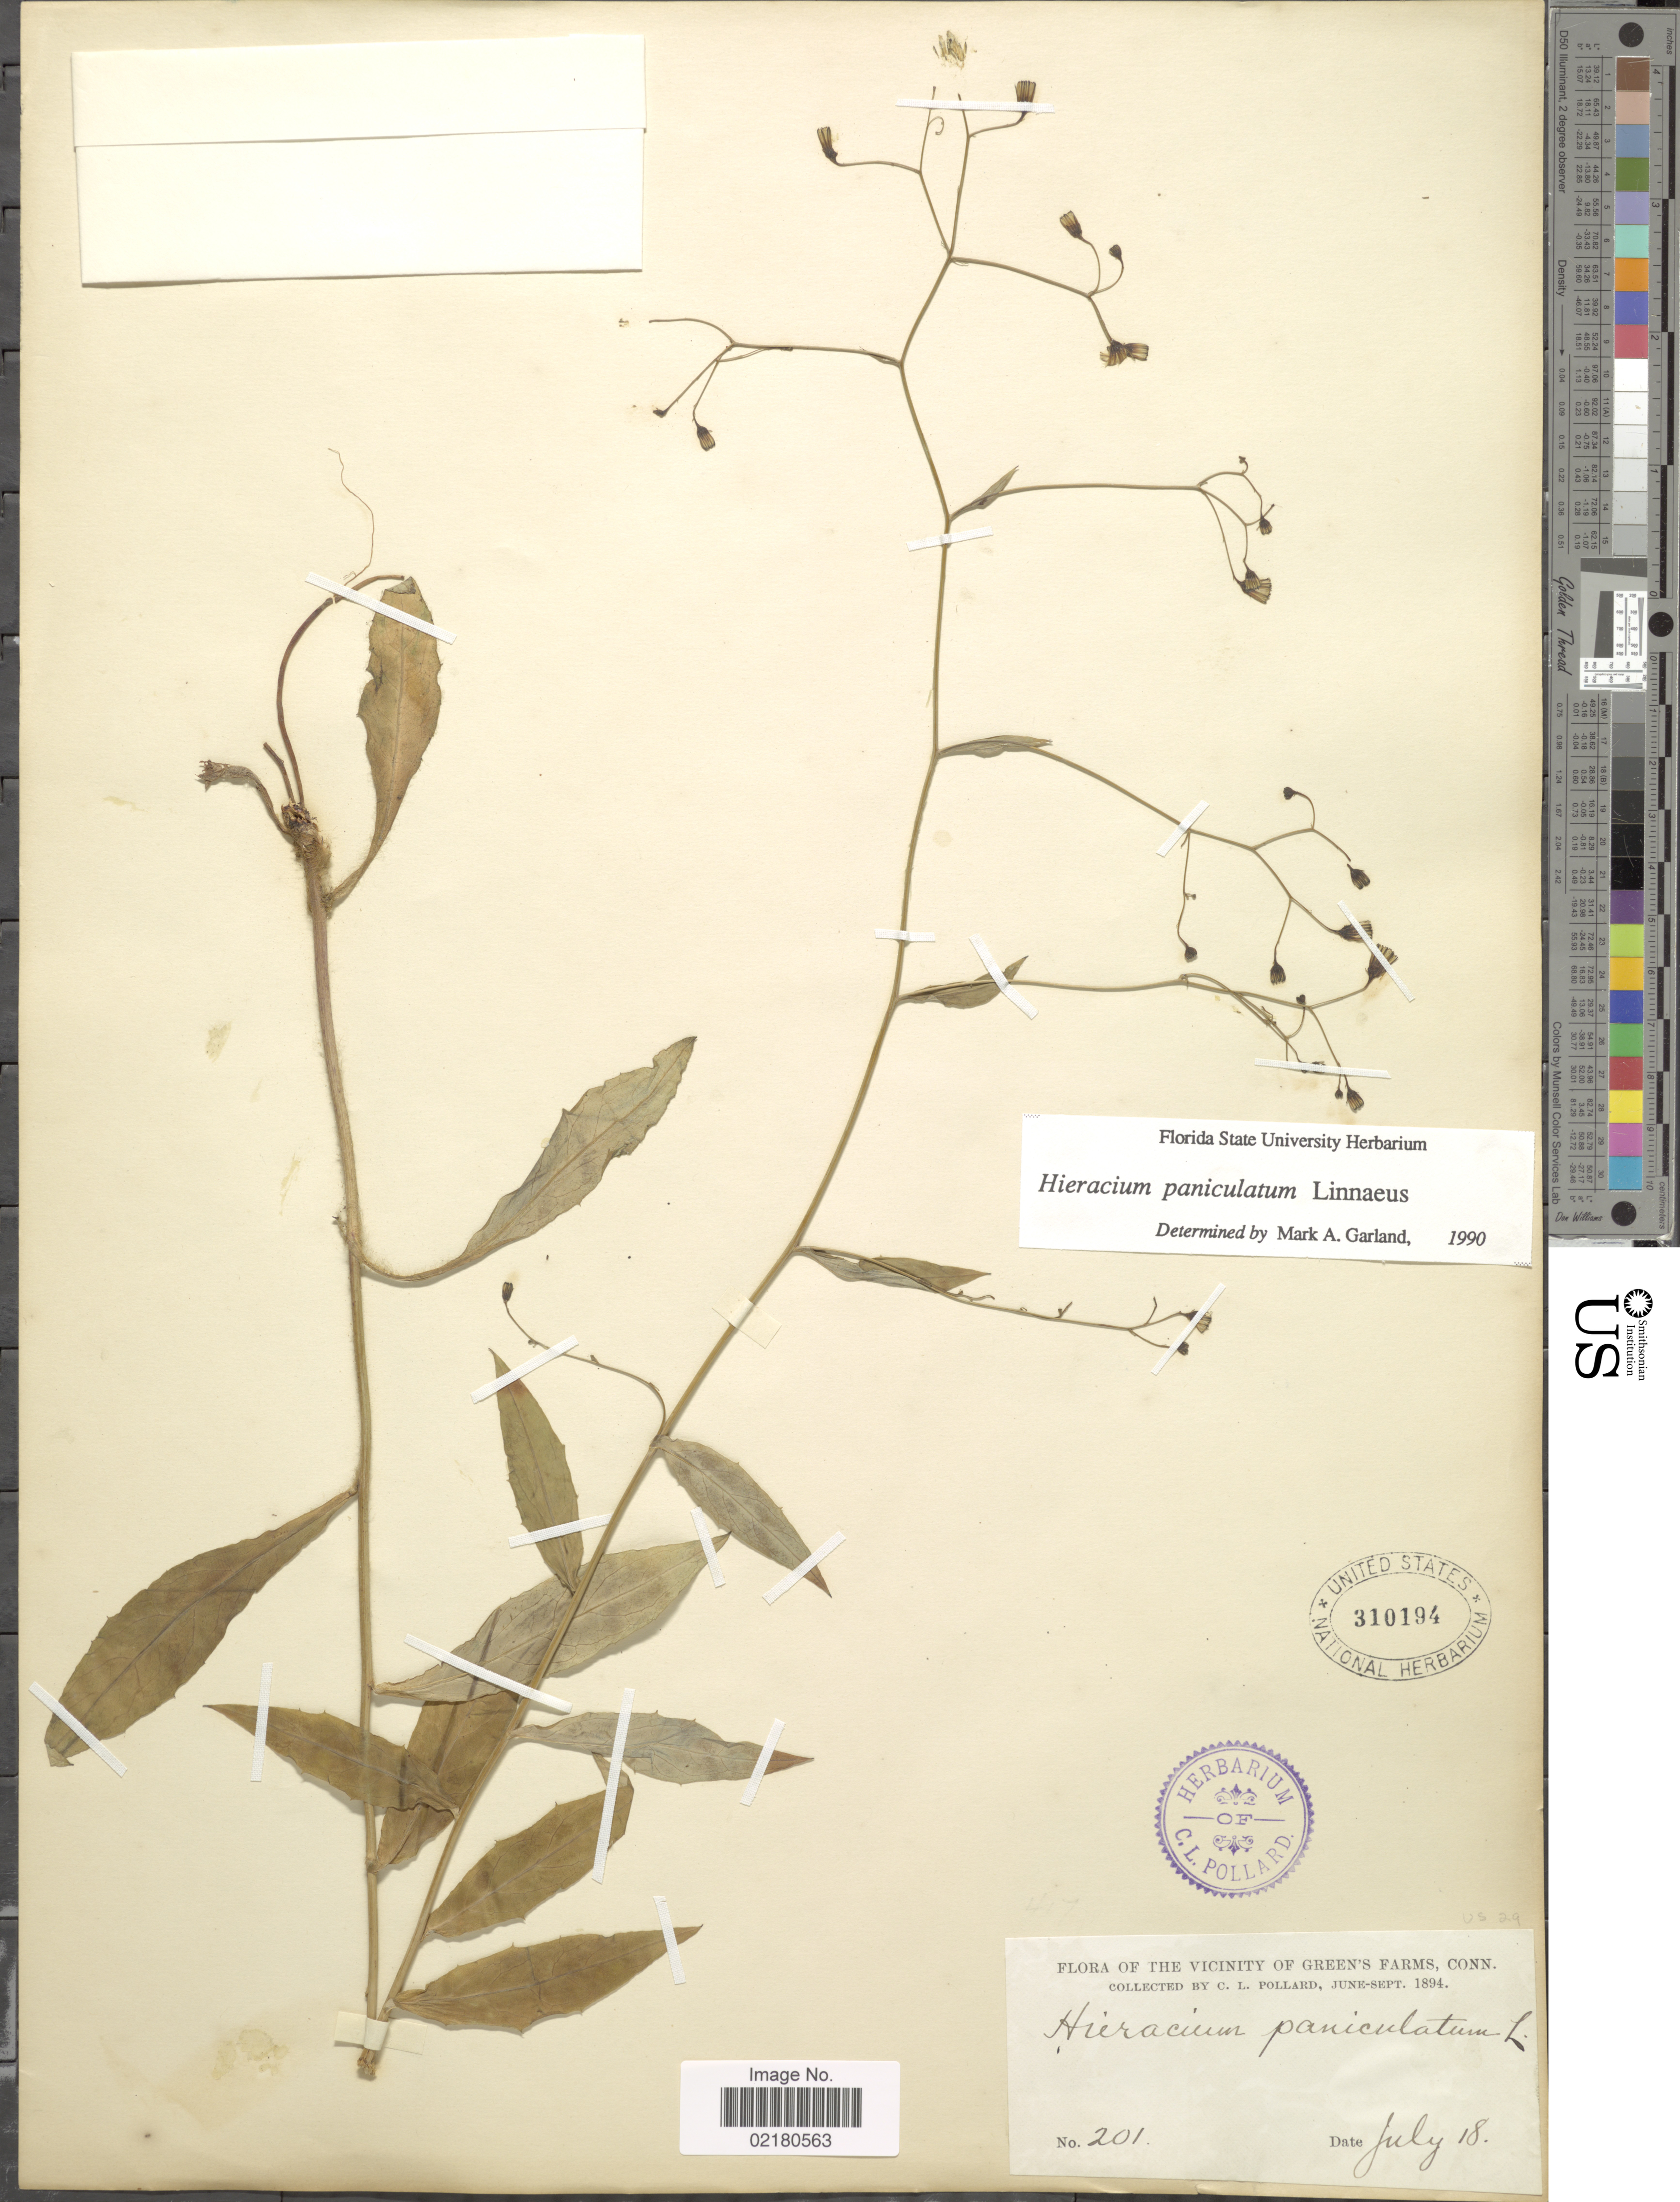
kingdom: Plantae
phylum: Tracheophyta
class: Magnoliopsida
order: Asterales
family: Asteraceae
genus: Hieracium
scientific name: Hieracium paniculatum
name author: L.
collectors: C. L. Pollard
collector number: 201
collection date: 1894-07-18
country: United States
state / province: Connecticut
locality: Vicinity of Green's Farms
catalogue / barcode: US 310194